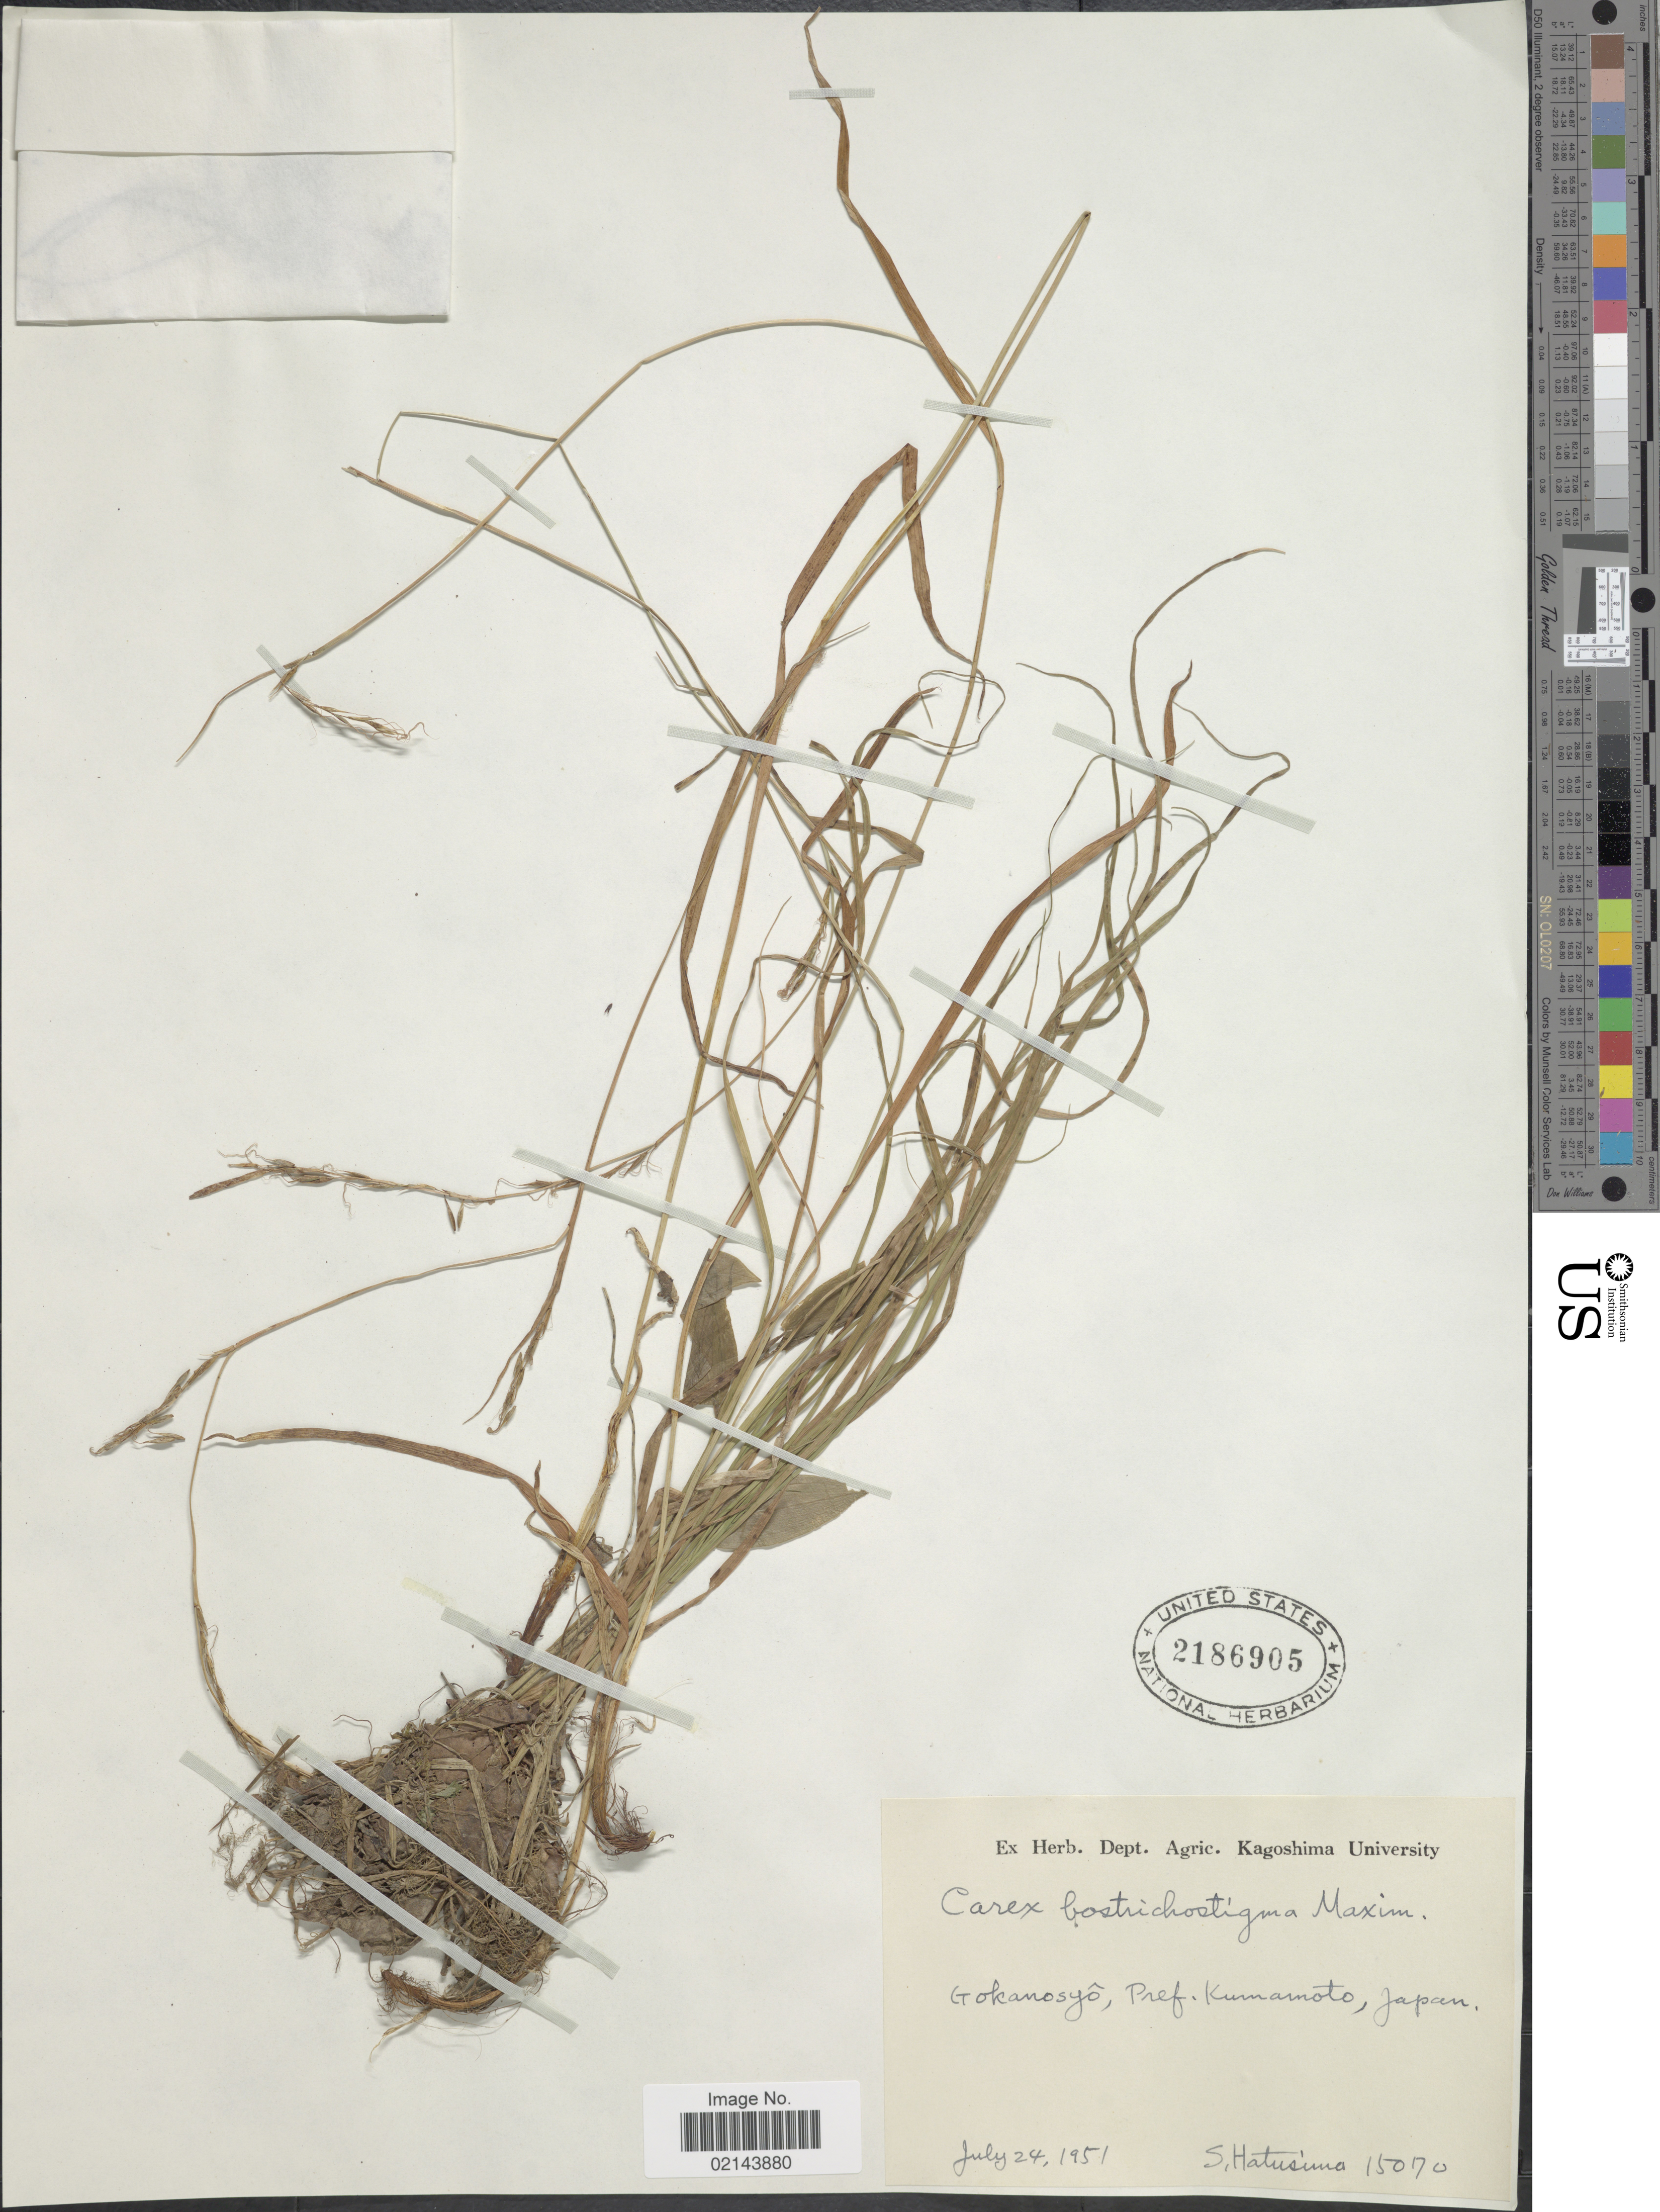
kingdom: Plantae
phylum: Tracheophyta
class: Liliopsida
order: Poales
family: Cyperaceae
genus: Carex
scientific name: Carex bostrychostigma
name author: Maxim.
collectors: S. Hatusima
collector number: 15070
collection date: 1951-07-24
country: Japan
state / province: Kumamoto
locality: Gokanosyô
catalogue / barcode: US 2186905